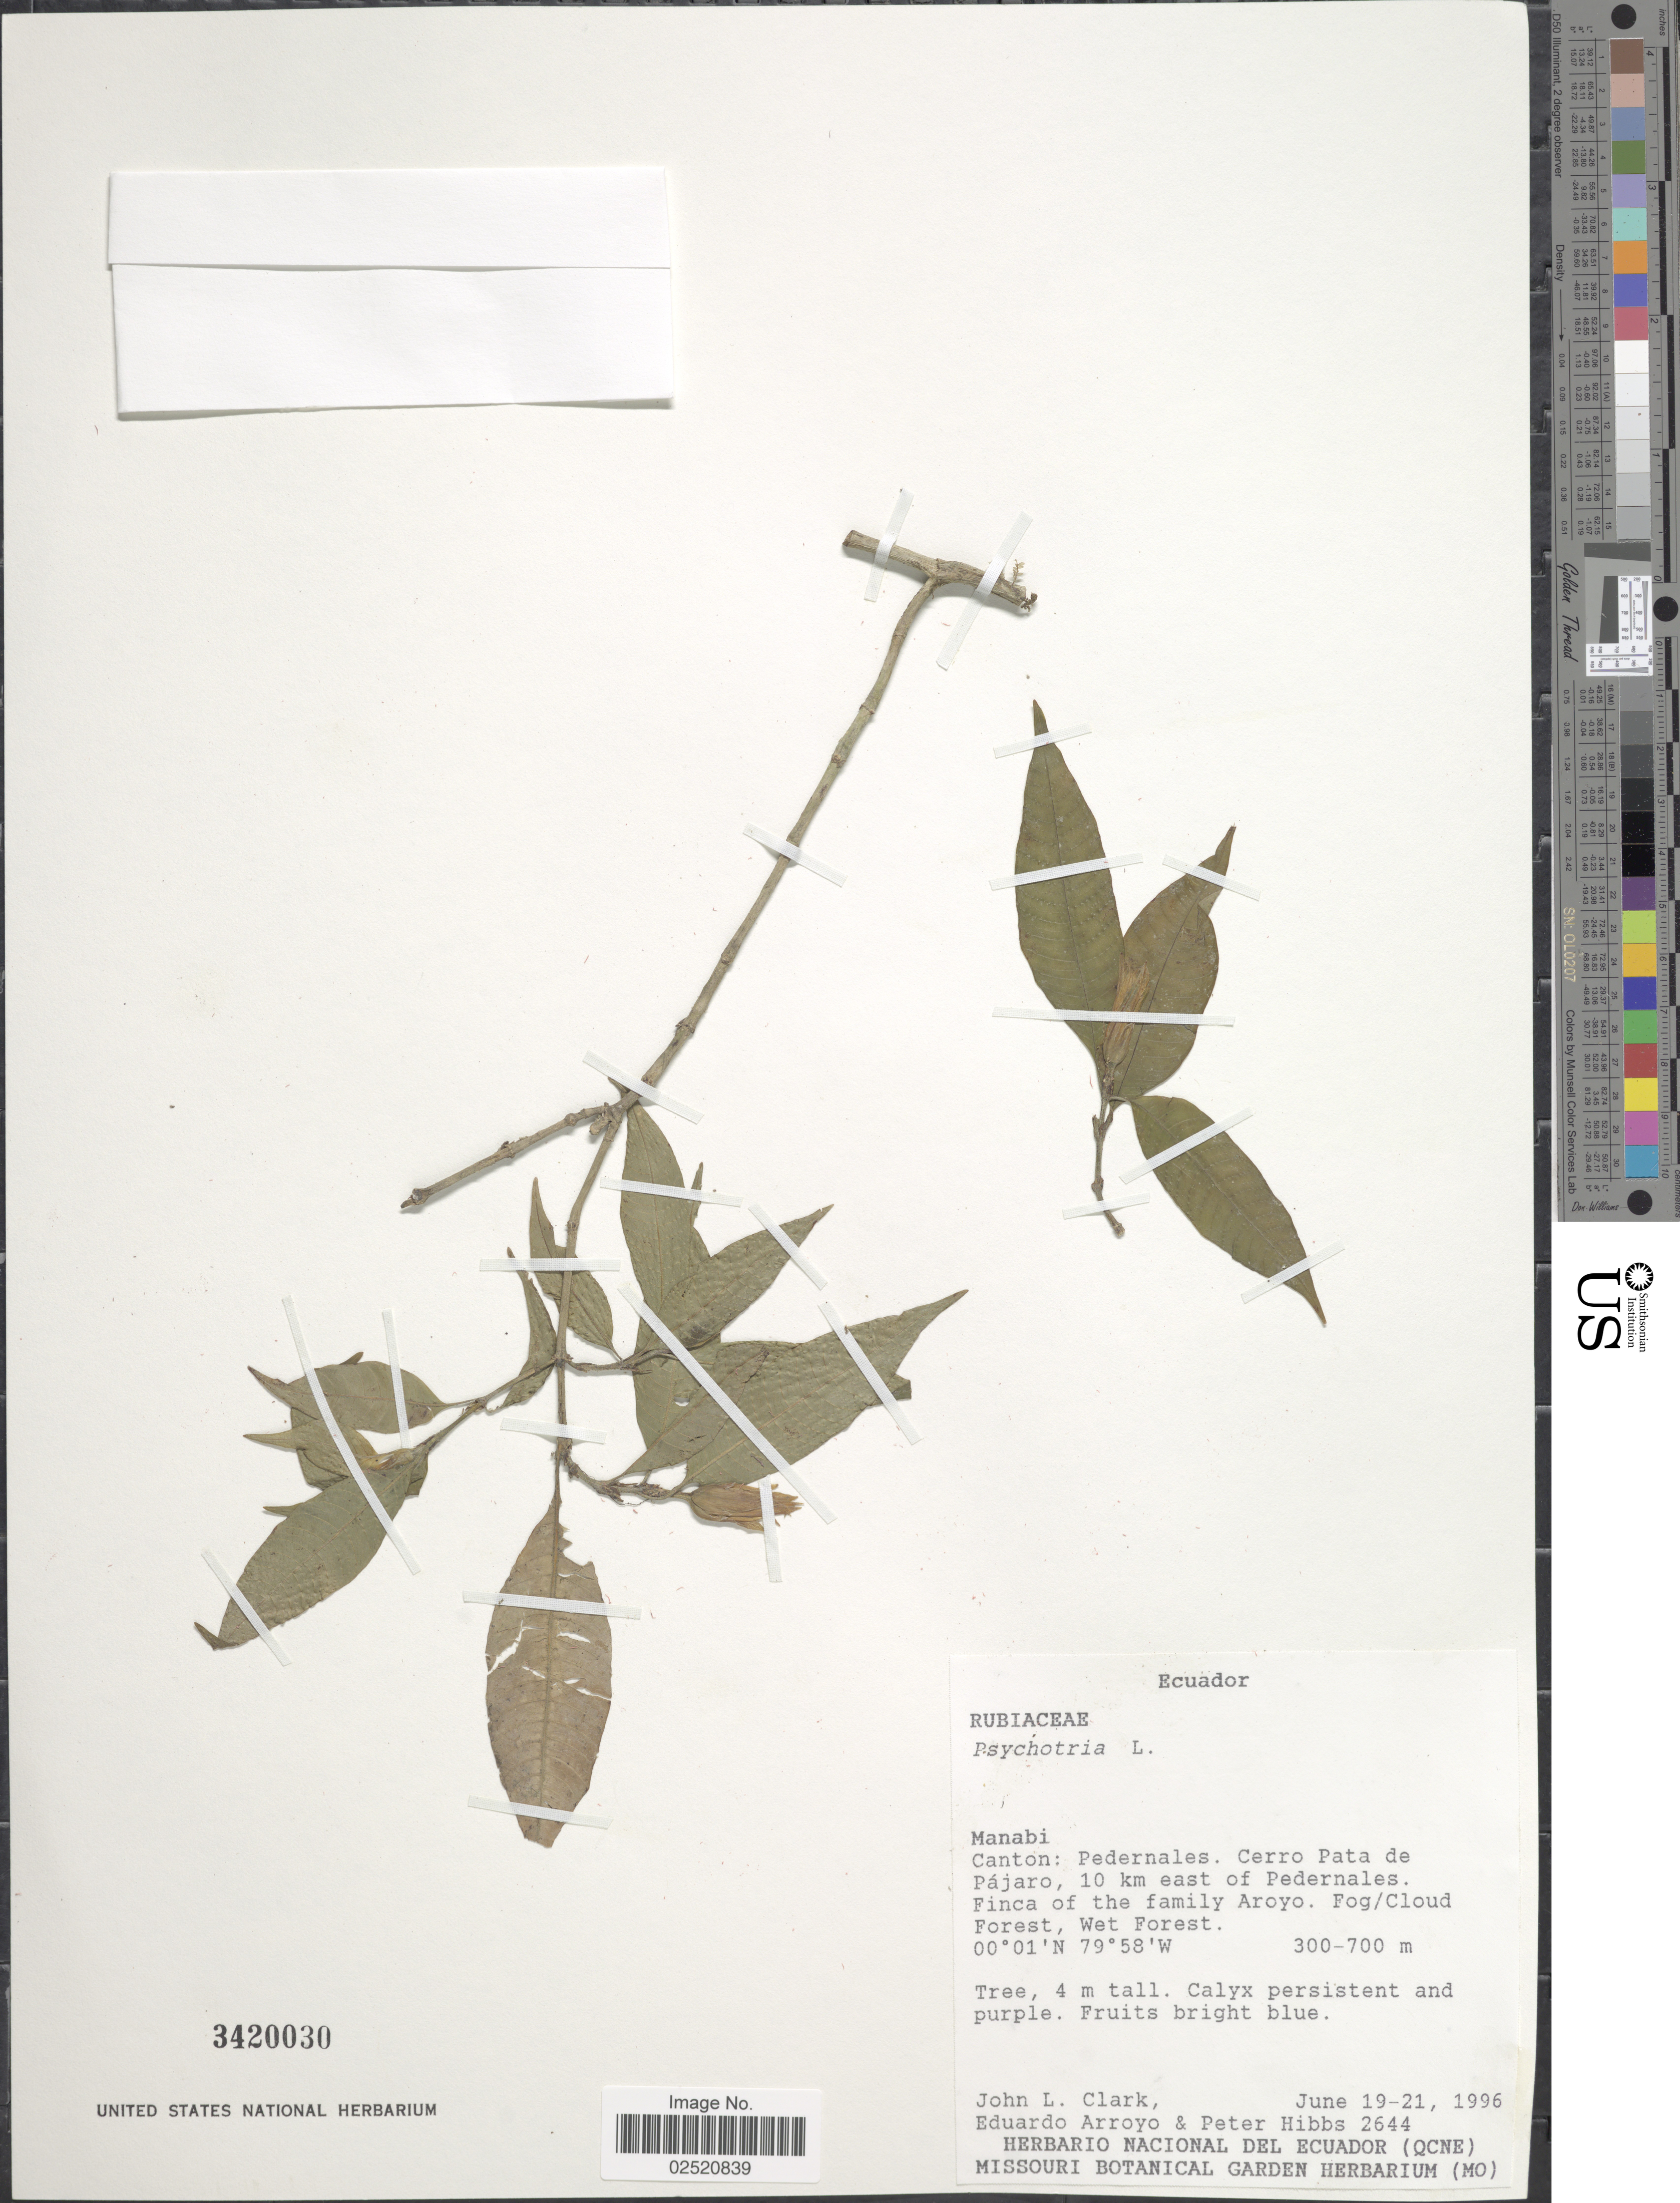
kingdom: Plantae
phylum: Tracheophyta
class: Magnoliopsida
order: Gentianales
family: Rubiaceae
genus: Psychotria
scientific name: Psychotria sp.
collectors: J. L. Clark, E. Arroyo & P. Hibbs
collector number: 2644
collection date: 1996-06-19/1996-06-21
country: Ecuador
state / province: Manabí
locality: Canton: Pedernales, Cerro Pata de Pajaro, 10 km east of Pedernales, Finca of the family Aroyo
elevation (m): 300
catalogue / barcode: US 3420030